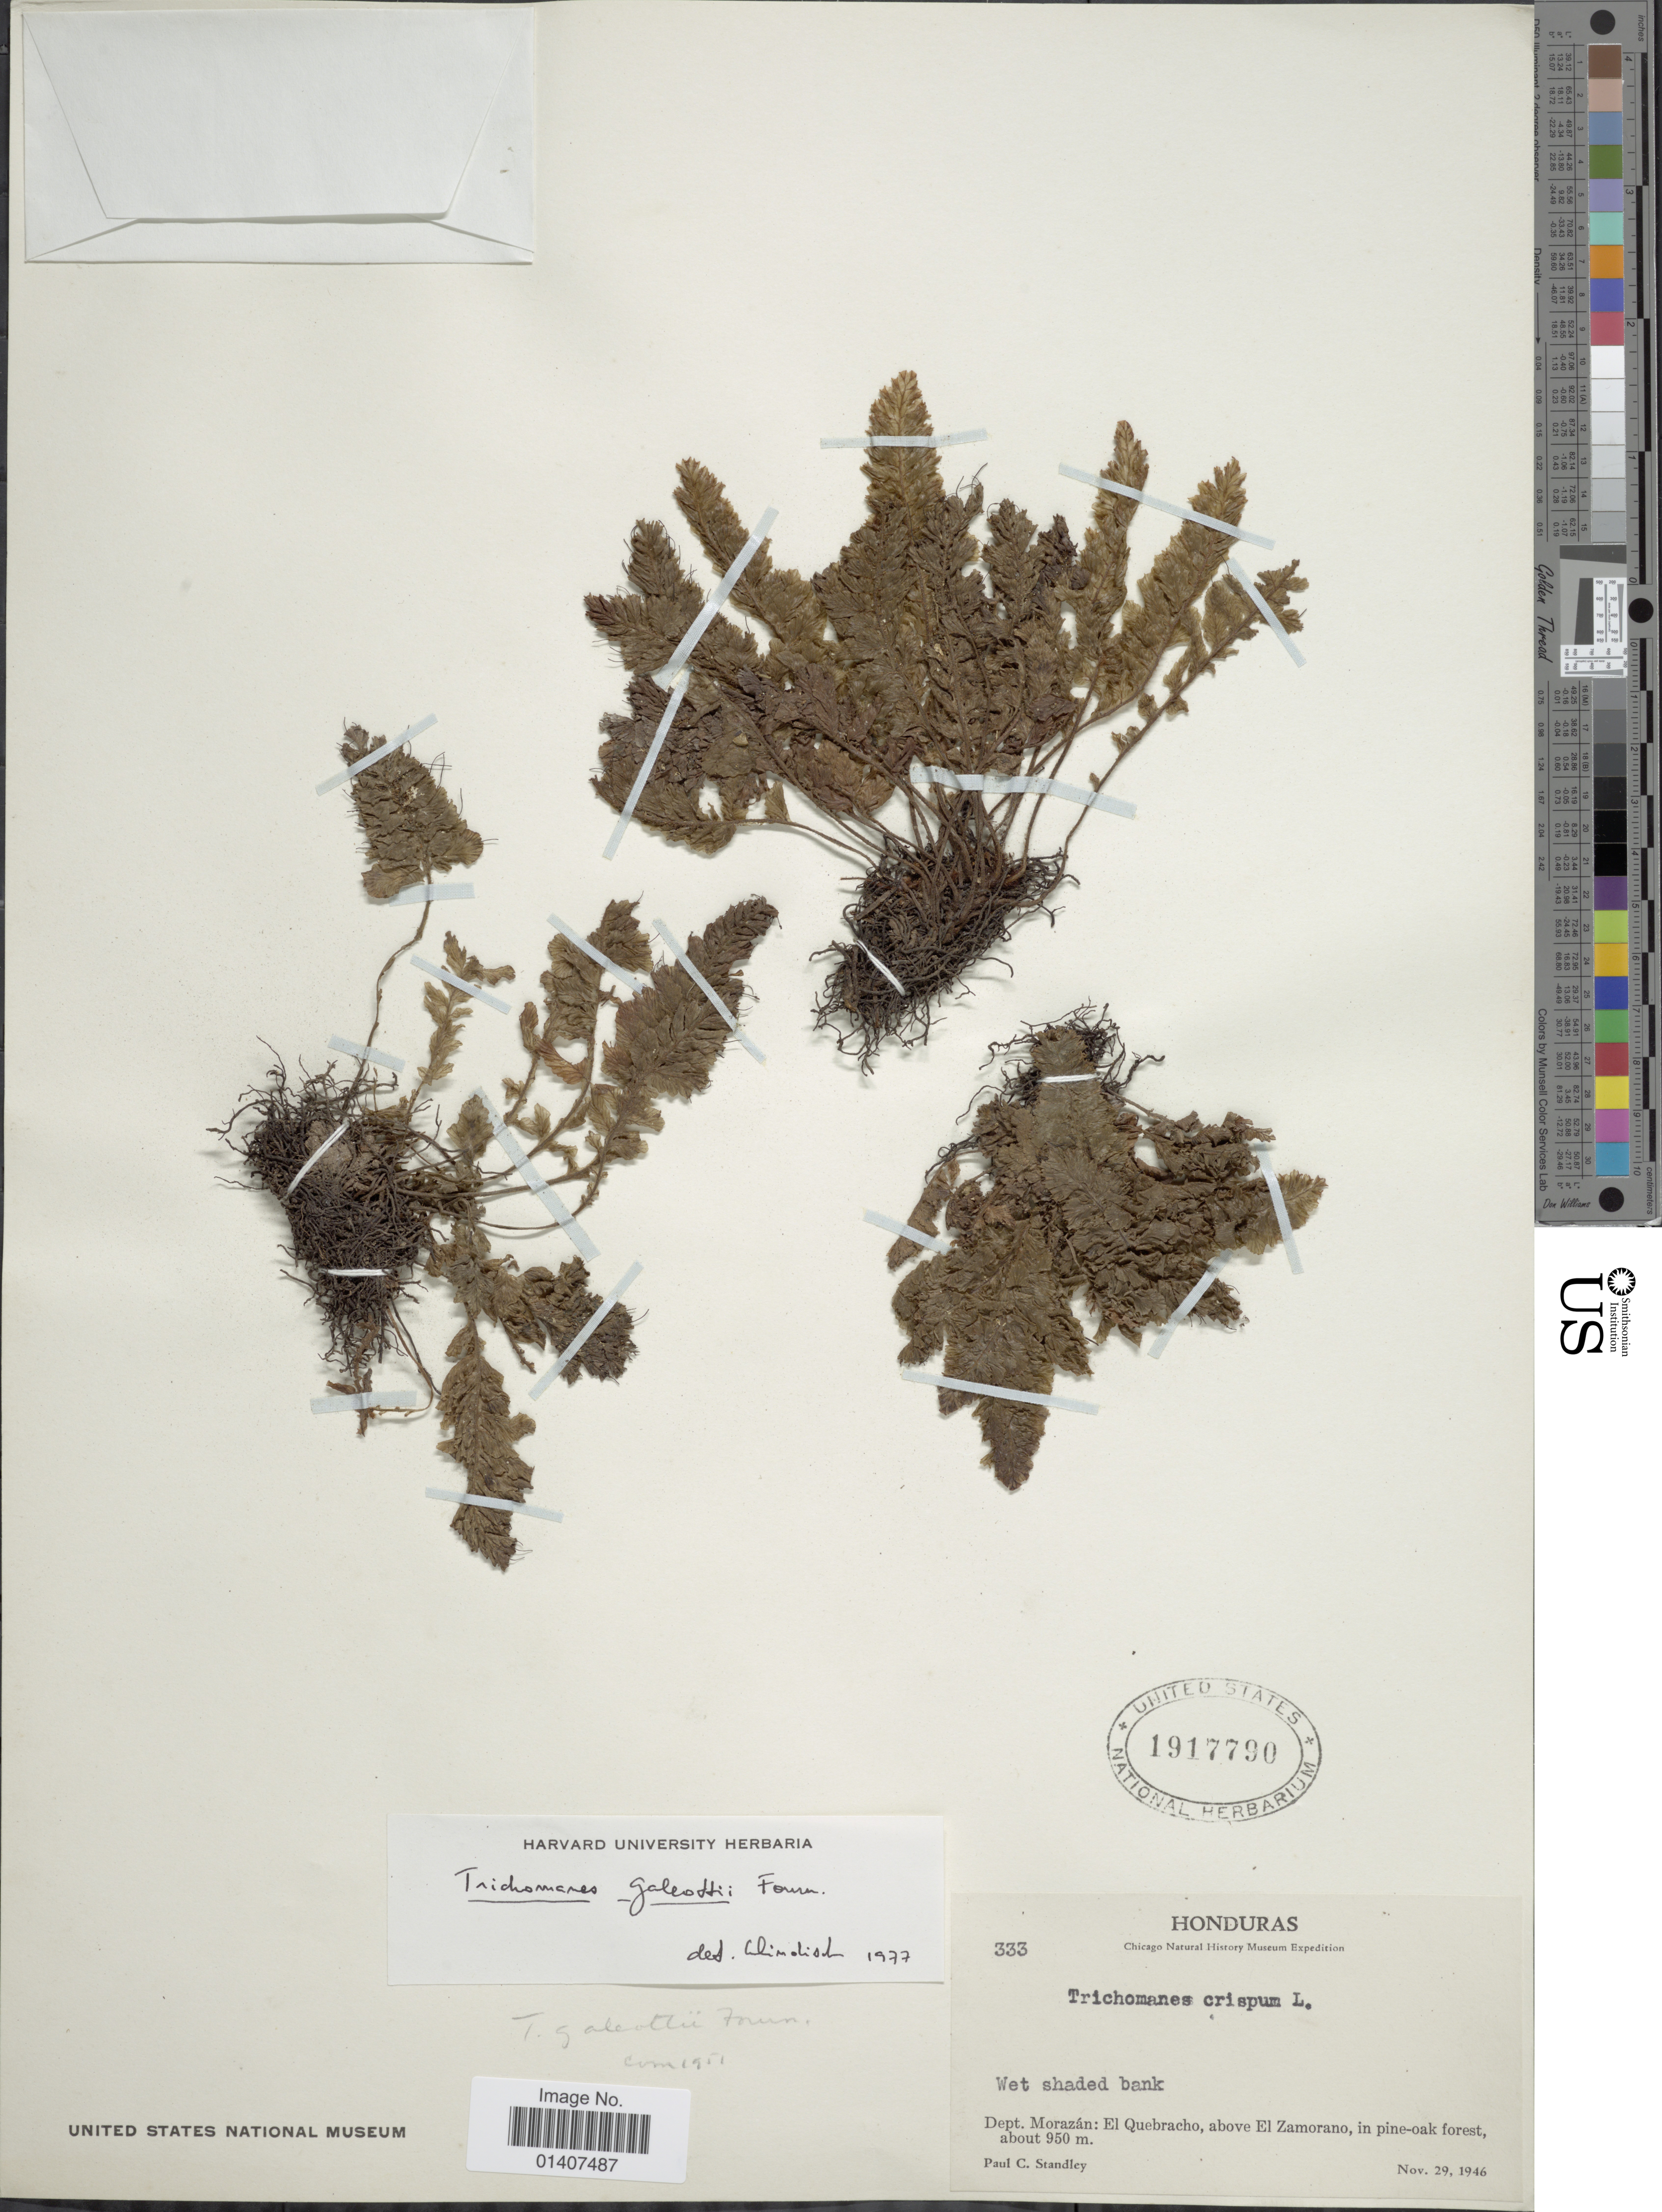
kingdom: Plantae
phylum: Tracheophyta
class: Polypodiopsida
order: Hymenophyllales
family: Hymenophyllaceae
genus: Trichomanes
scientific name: Trichomanes galeottii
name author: E. Fourn.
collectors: P. C. Standley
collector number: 333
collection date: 1946-11-29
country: Honduras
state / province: Fco. Morazán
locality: Dept. Morazán: El Quebracho, above El Zamorano, in pine-oak forest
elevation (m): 950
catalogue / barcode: US 191790